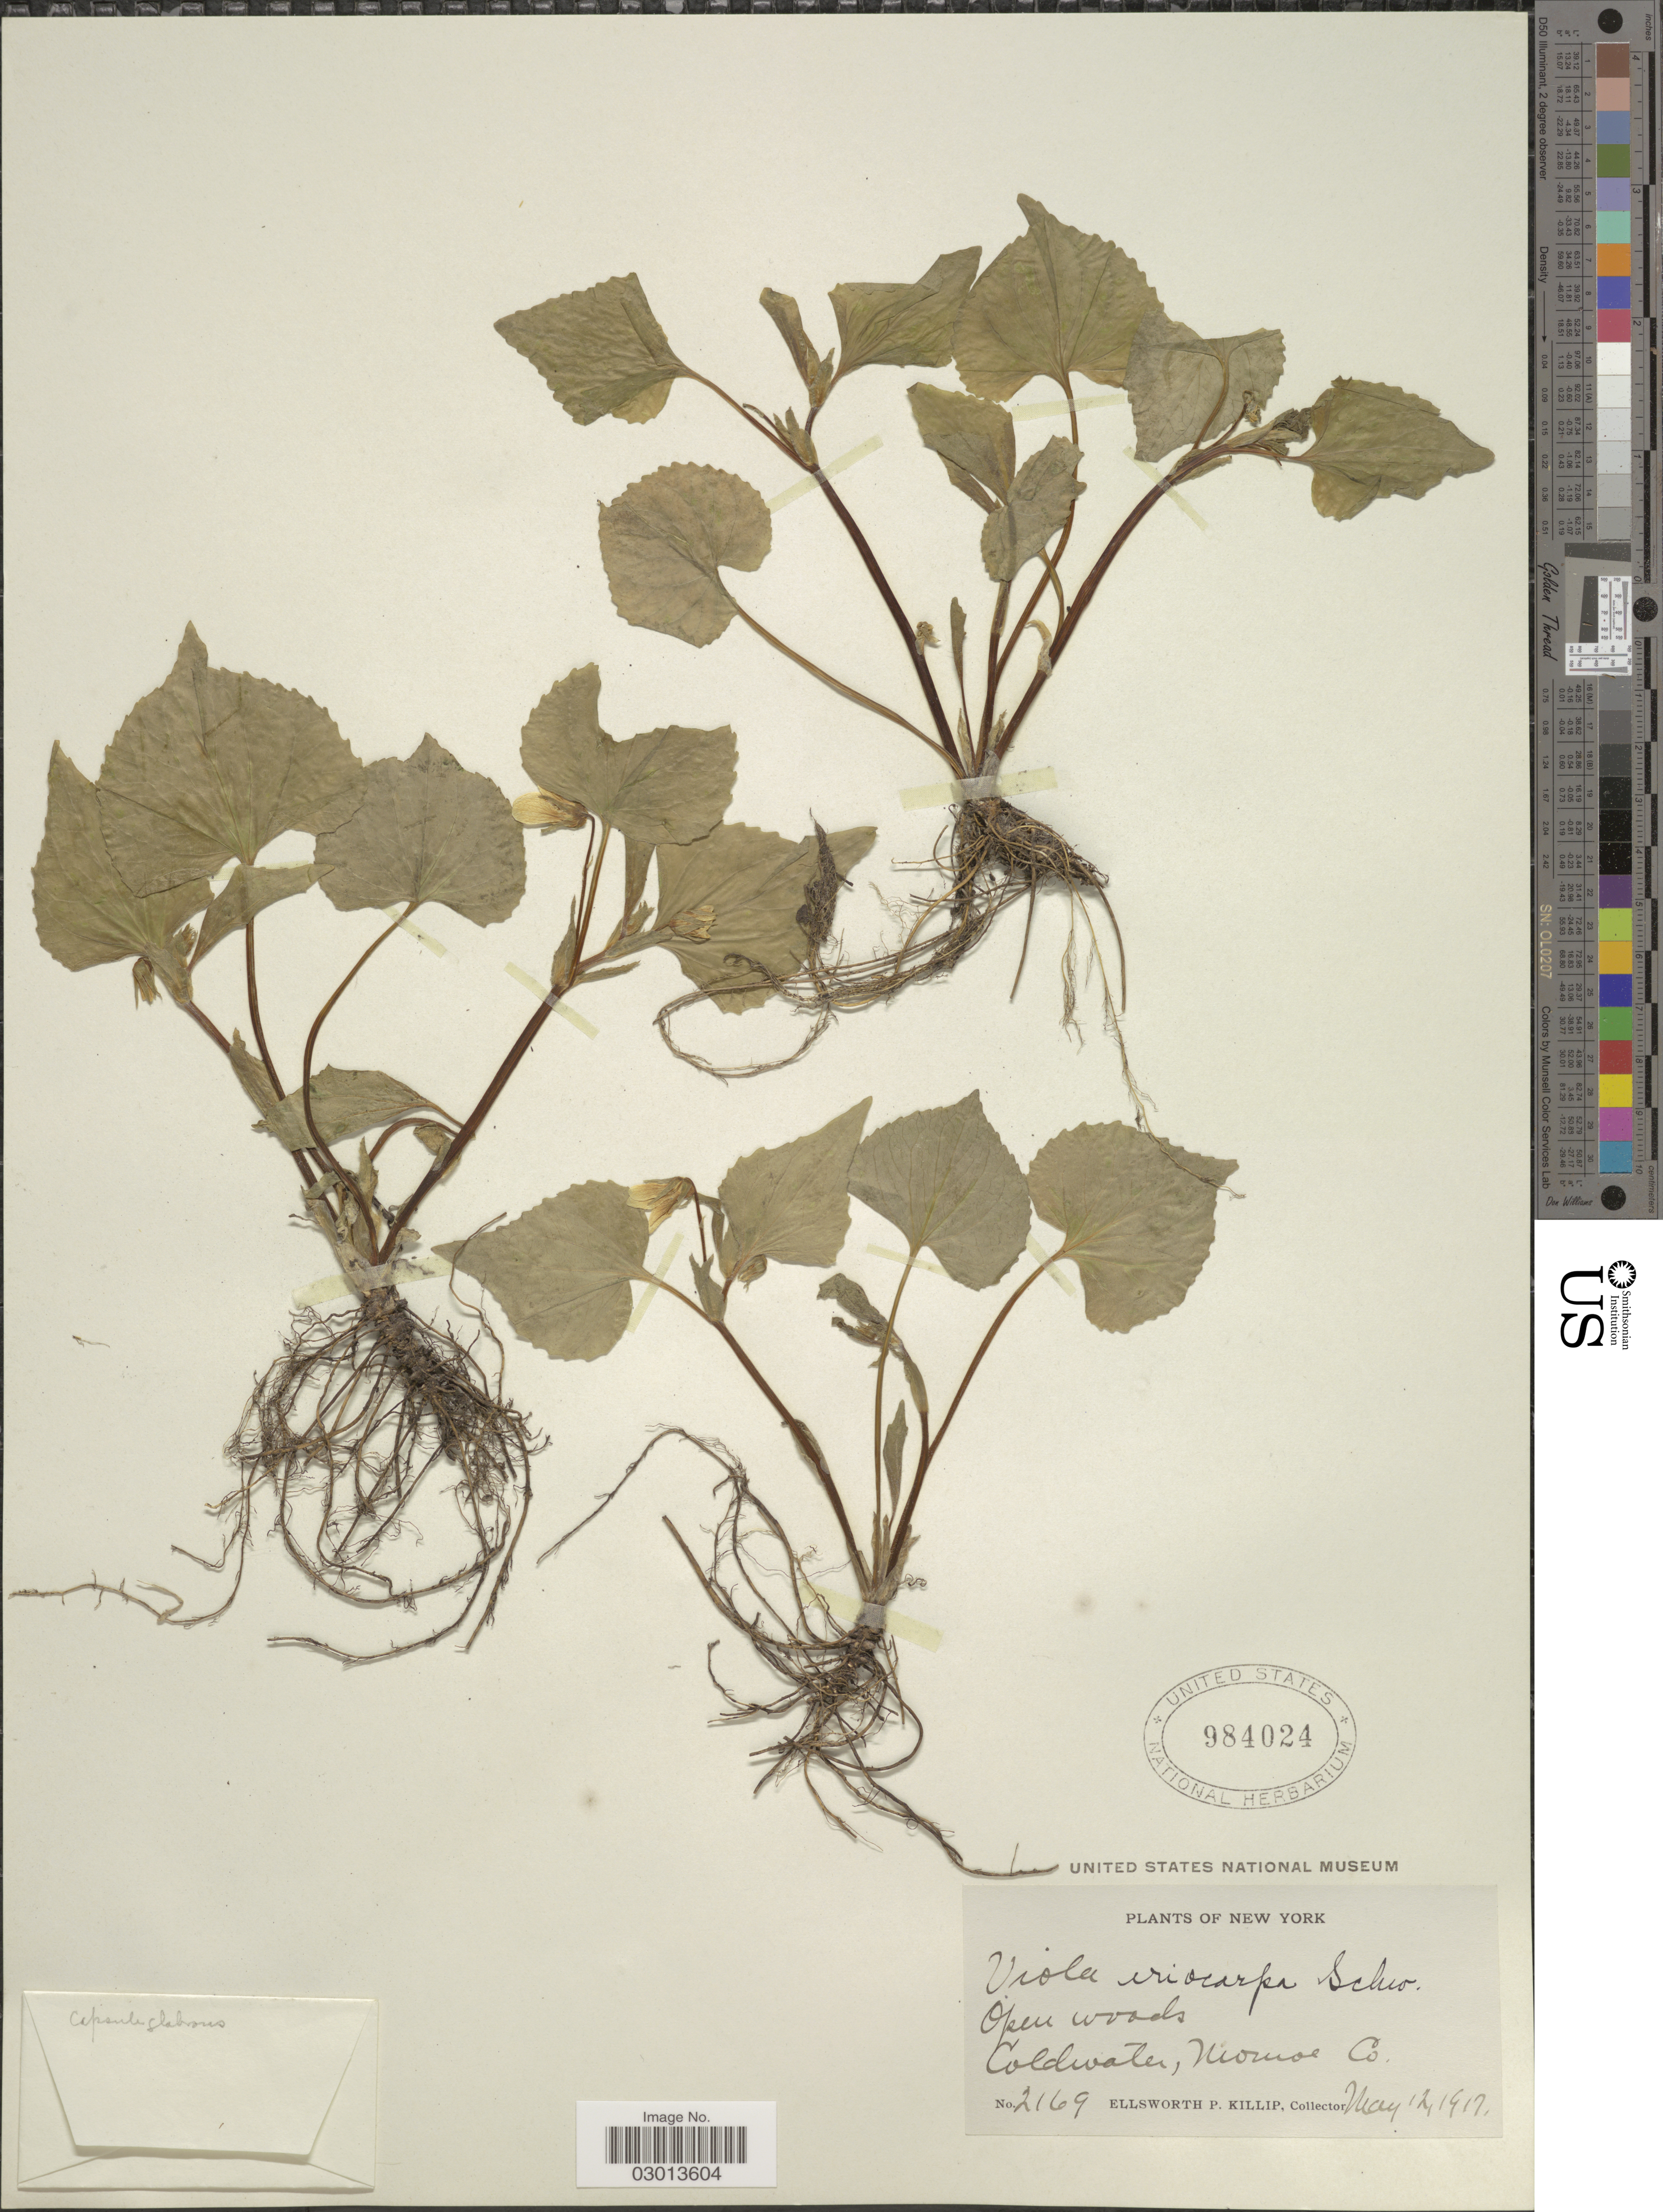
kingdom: Plantae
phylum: Tracheophyta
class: Magnoliopsida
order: Malpighiales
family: Violaceae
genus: Viola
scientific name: Viola pensylvanica var. leiocarpa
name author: (Fernald & Wiegand) Fernald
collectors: E. P. Killip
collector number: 2169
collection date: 1917-05-12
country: United States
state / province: New York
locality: Coldwater, Monroe Co.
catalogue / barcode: US 984024